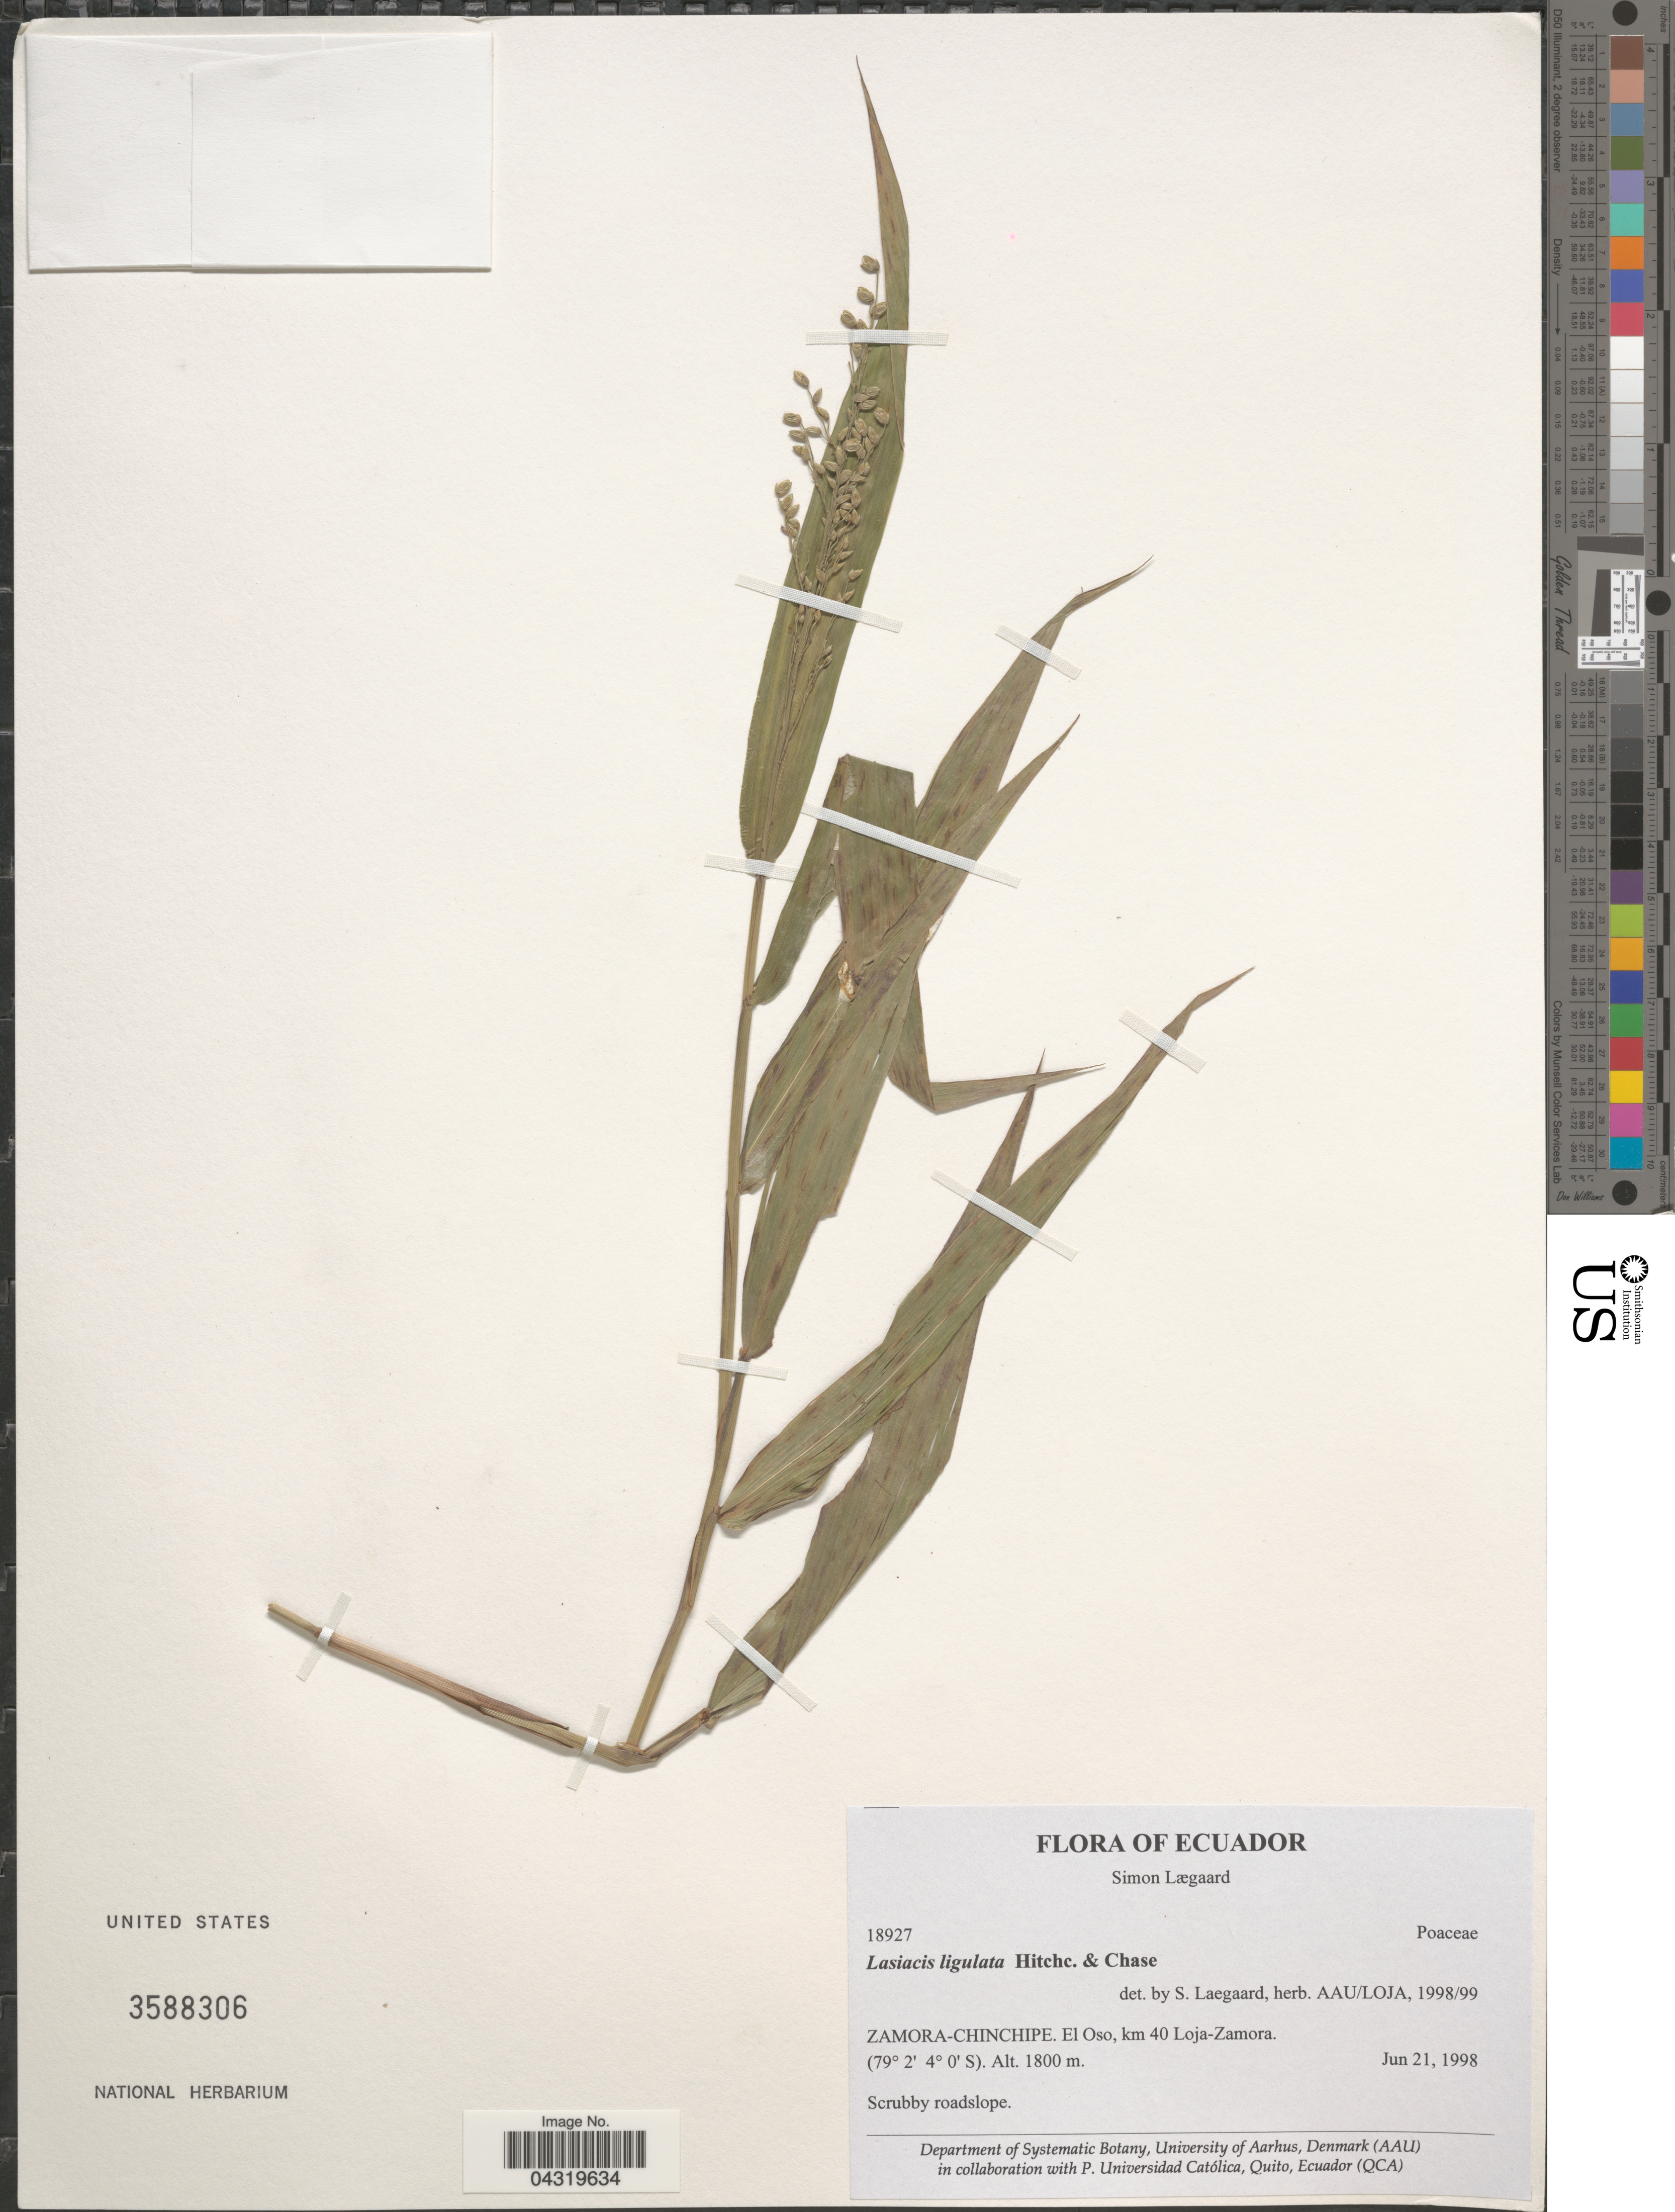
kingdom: Plantae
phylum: Tracheophyta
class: Liliopsida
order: Poales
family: Poaceae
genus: Lasiacis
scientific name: Lasiacis ligulata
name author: Hitchc. & Chase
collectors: S. Lægaard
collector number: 18927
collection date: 1998-06-21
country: Ecuador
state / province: Zamora-Chinchipe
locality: El Oso, km 40 Loja-Zamora. Scrubby roadslope.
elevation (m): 1800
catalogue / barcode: US 3588306